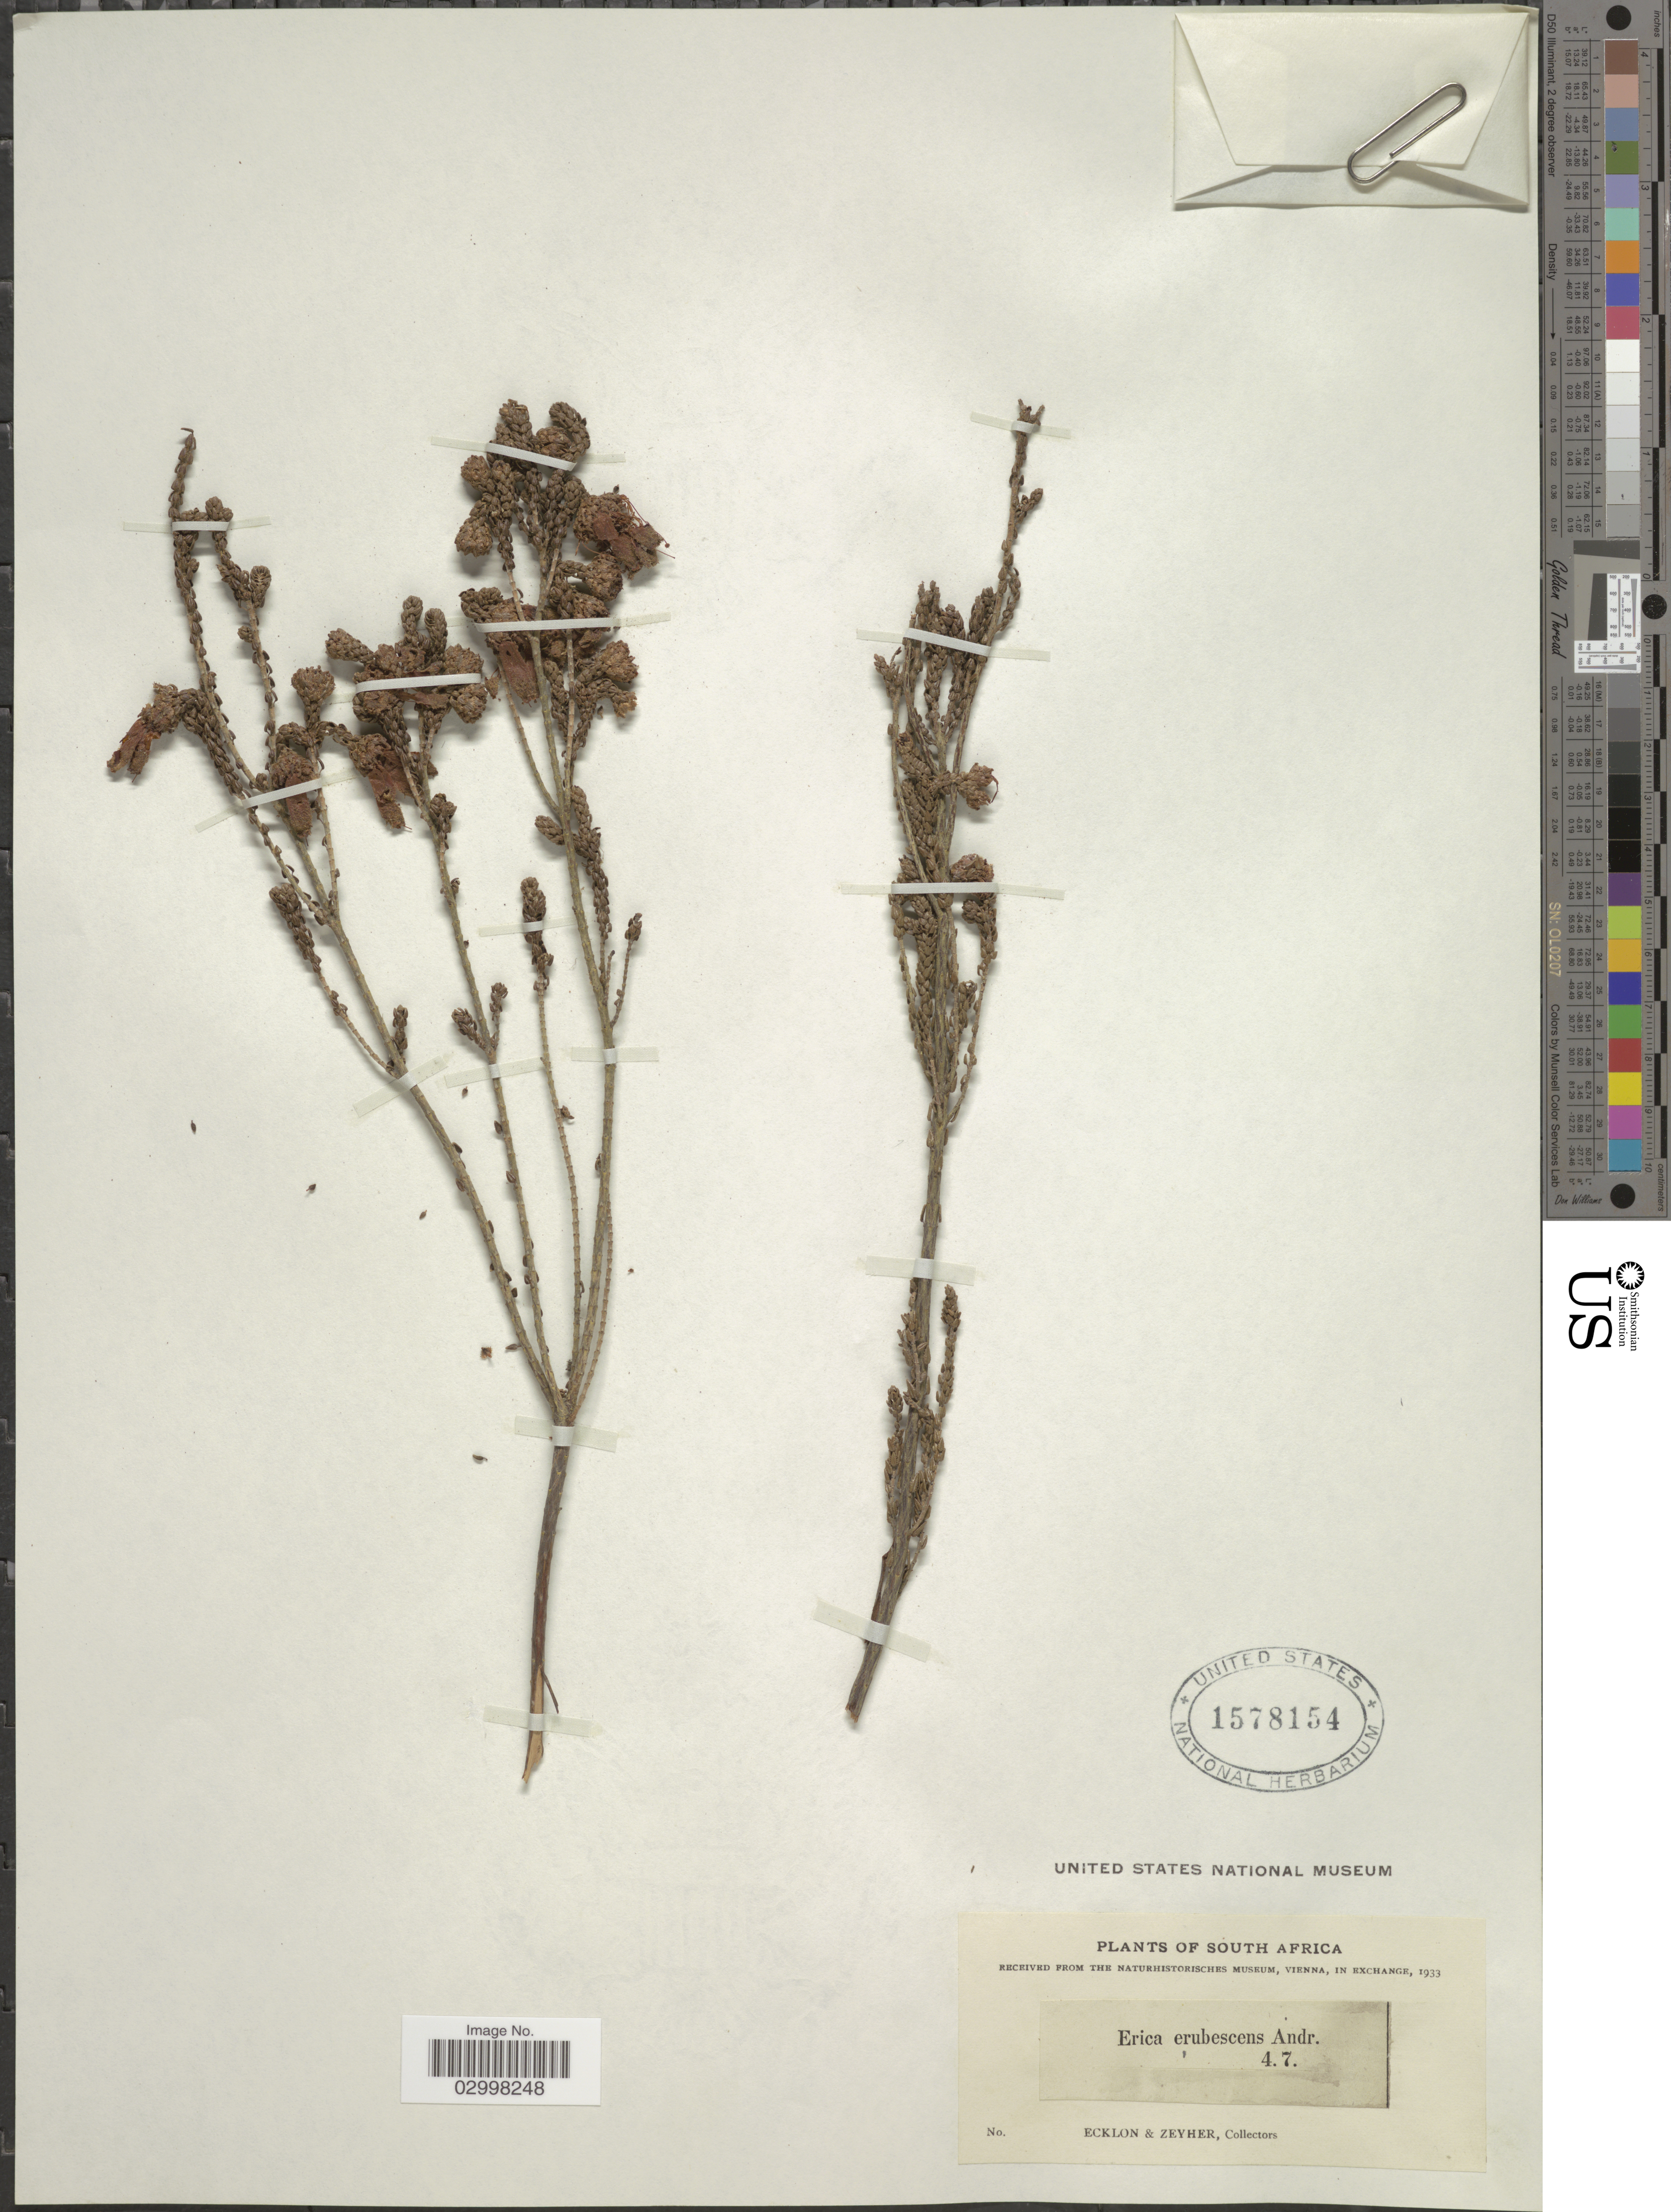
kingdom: Plantae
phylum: Tracheophyta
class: Magnoliopsida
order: Ericales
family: Ericaceae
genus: Erica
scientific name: Erica erubescens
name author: Andrews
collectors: -. Ecklon & -. Zeyher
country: South Africa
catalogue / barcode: US 1578154